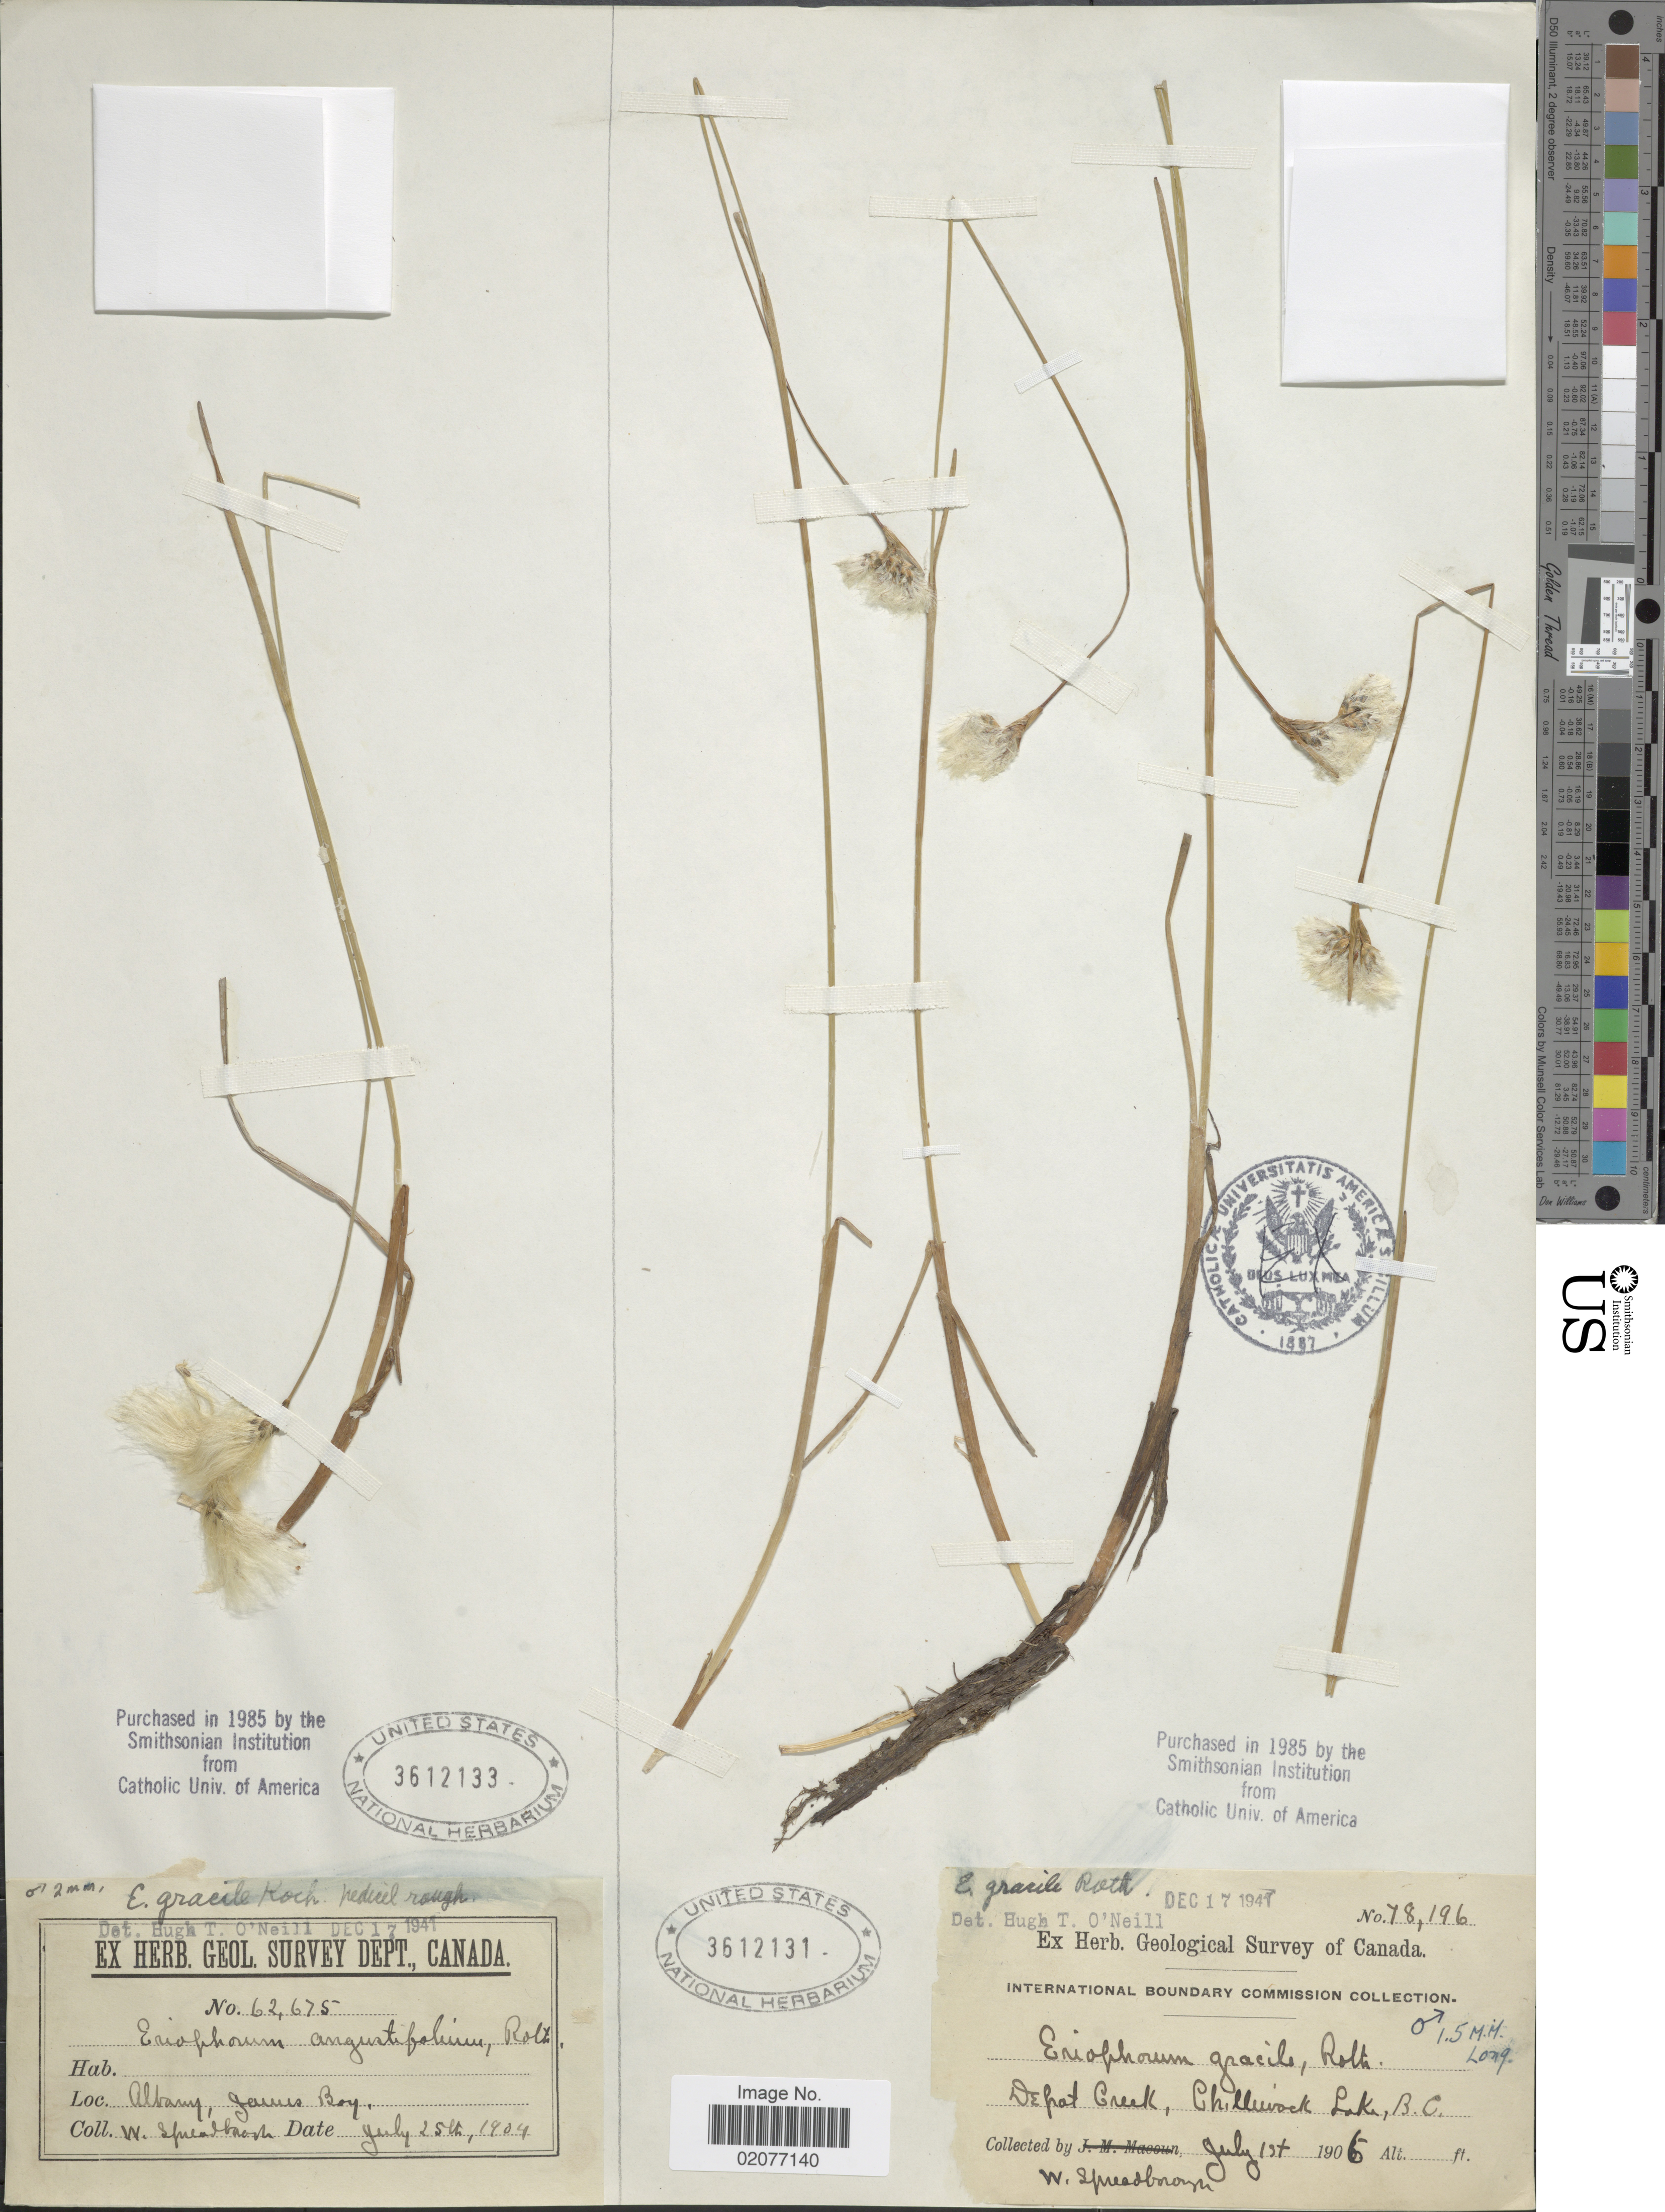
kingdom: Plantae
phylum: Tracheophyta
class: Liliopsida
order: Poales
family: Cyperaceae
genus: Eriophorum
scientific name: Eriophorum gracile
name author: W.D.J. Koch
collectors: W. Spreadborough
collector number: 78196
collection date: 1906-07-13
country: Canada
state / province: British Columbia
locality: Depat Creek, Chilliwack Lake, B.C.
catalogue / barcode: US 3612131-2